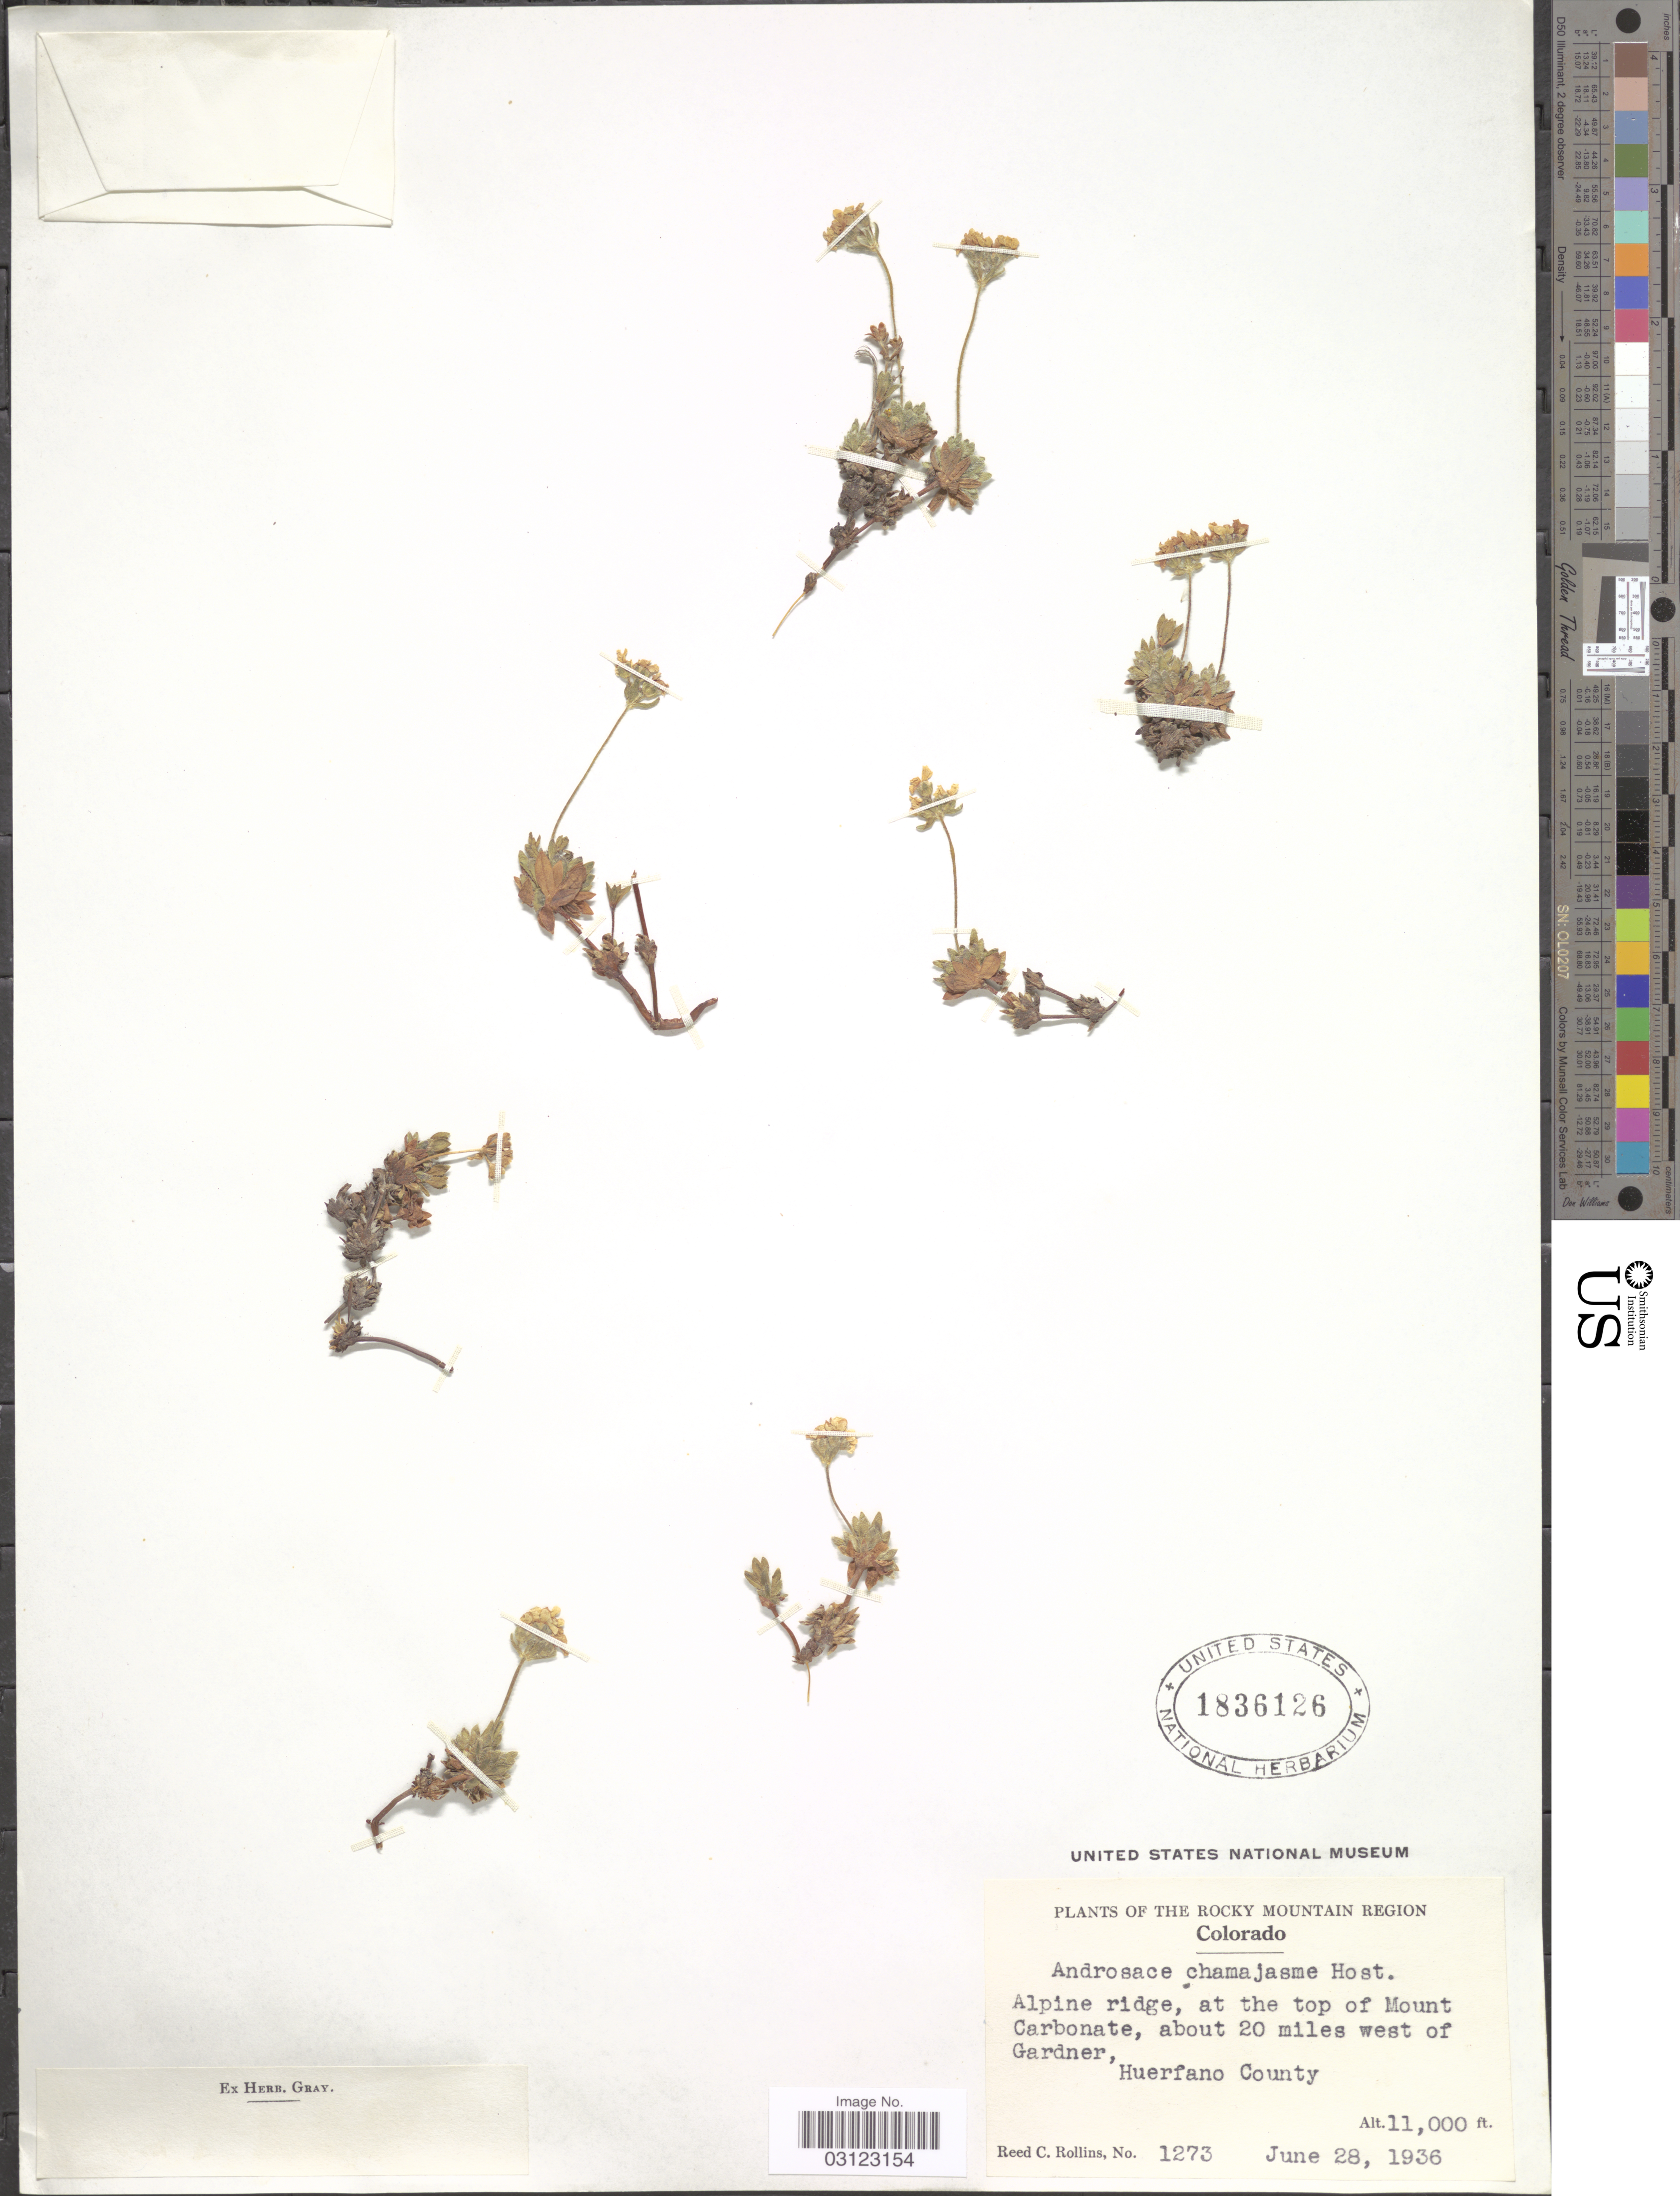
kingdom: Plantae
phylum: Tracheophyta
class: Magnoliopsida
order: Ericales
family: Primulaceae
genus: Androsace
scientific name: Androsace lehmanniana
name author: Spreng.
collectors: R. C. Rollins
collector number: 1273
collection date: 1936-06-28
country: United States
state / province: Colorado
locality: The Rocky Mountain Region. Alpine ridge, at the top of Mount Carbonate, about 20 miles west of Gardner, Huerfano County.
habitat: alpine ridge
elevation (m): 3353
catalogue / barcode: US 1836126